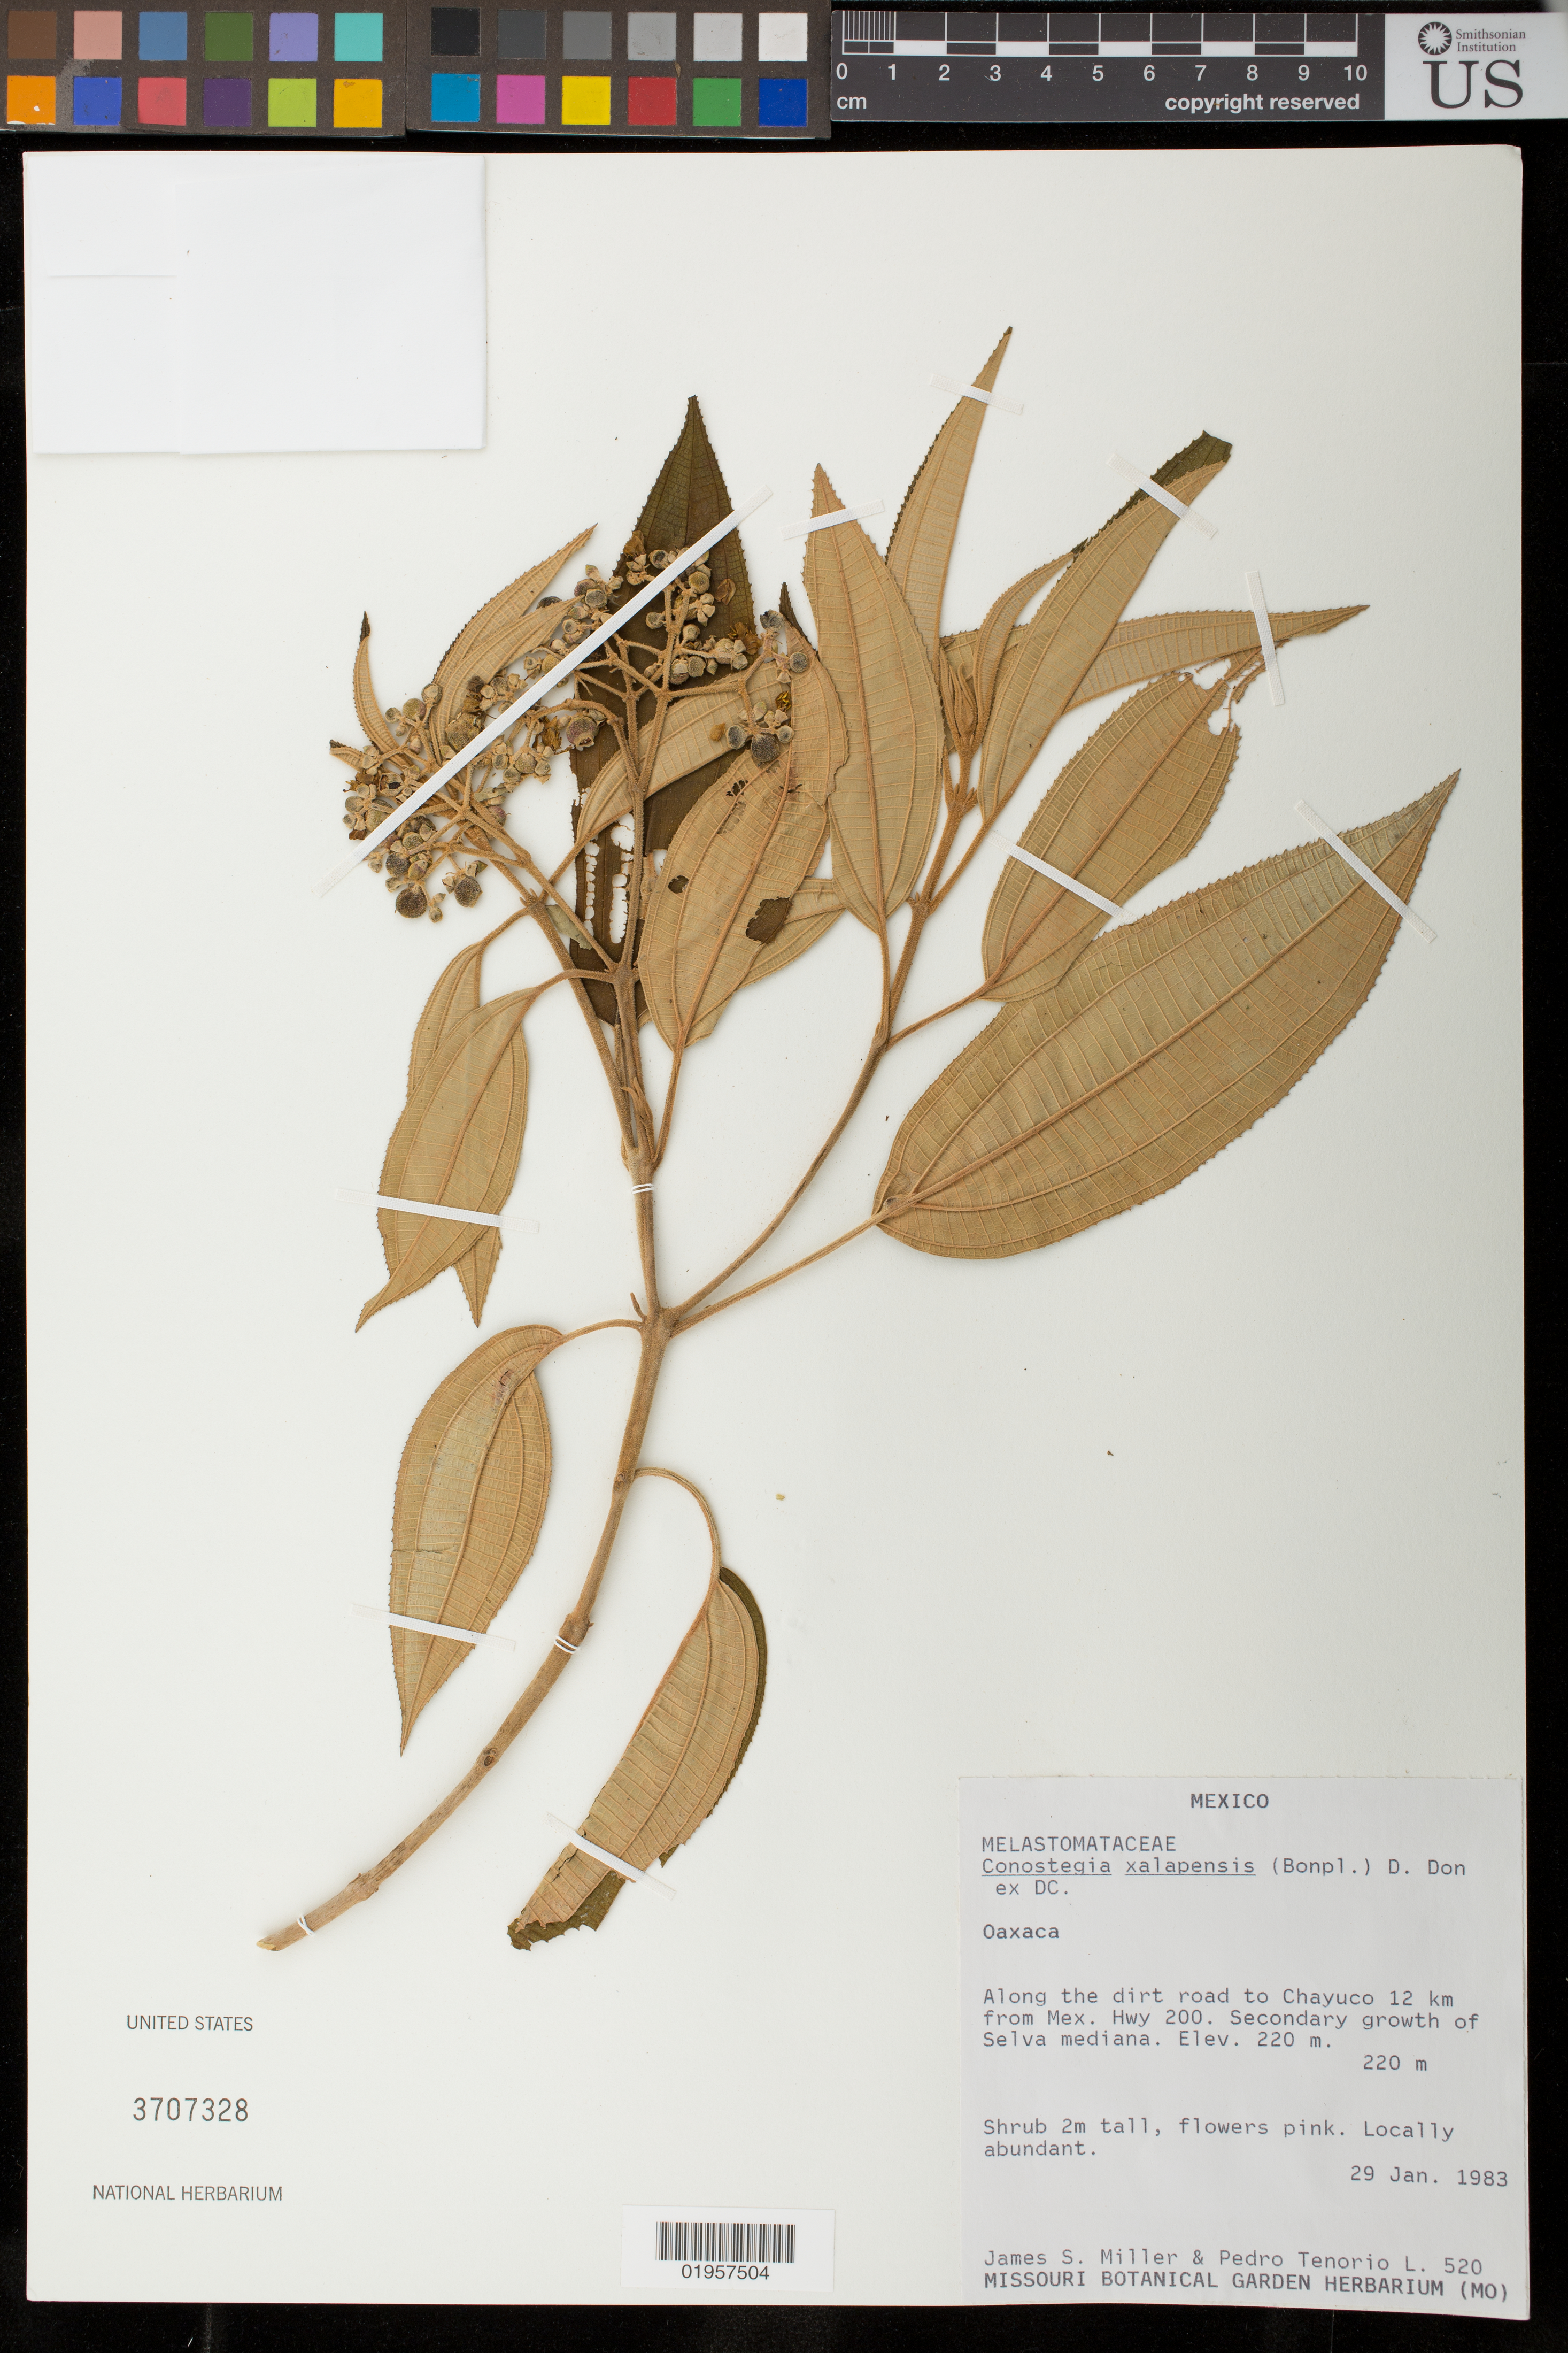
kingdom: Plantae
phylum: Tracheophyta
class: Magnoliopsida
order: Myrtales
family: Melastomataceae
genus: Conostegia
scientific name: Conostegia quadrangularis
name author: Schltdl. ex Steud.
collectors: J. S. Miller & P. Tenorio L.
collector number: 520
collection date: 1983-01-29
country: Mexico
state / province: Oaxaca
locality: Chayuco. Along dirt road to Chayuco, 12 km from Mex. Hwy 200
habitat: Secondary growth of Selva mediana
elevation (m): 220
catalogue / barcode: US 3707328